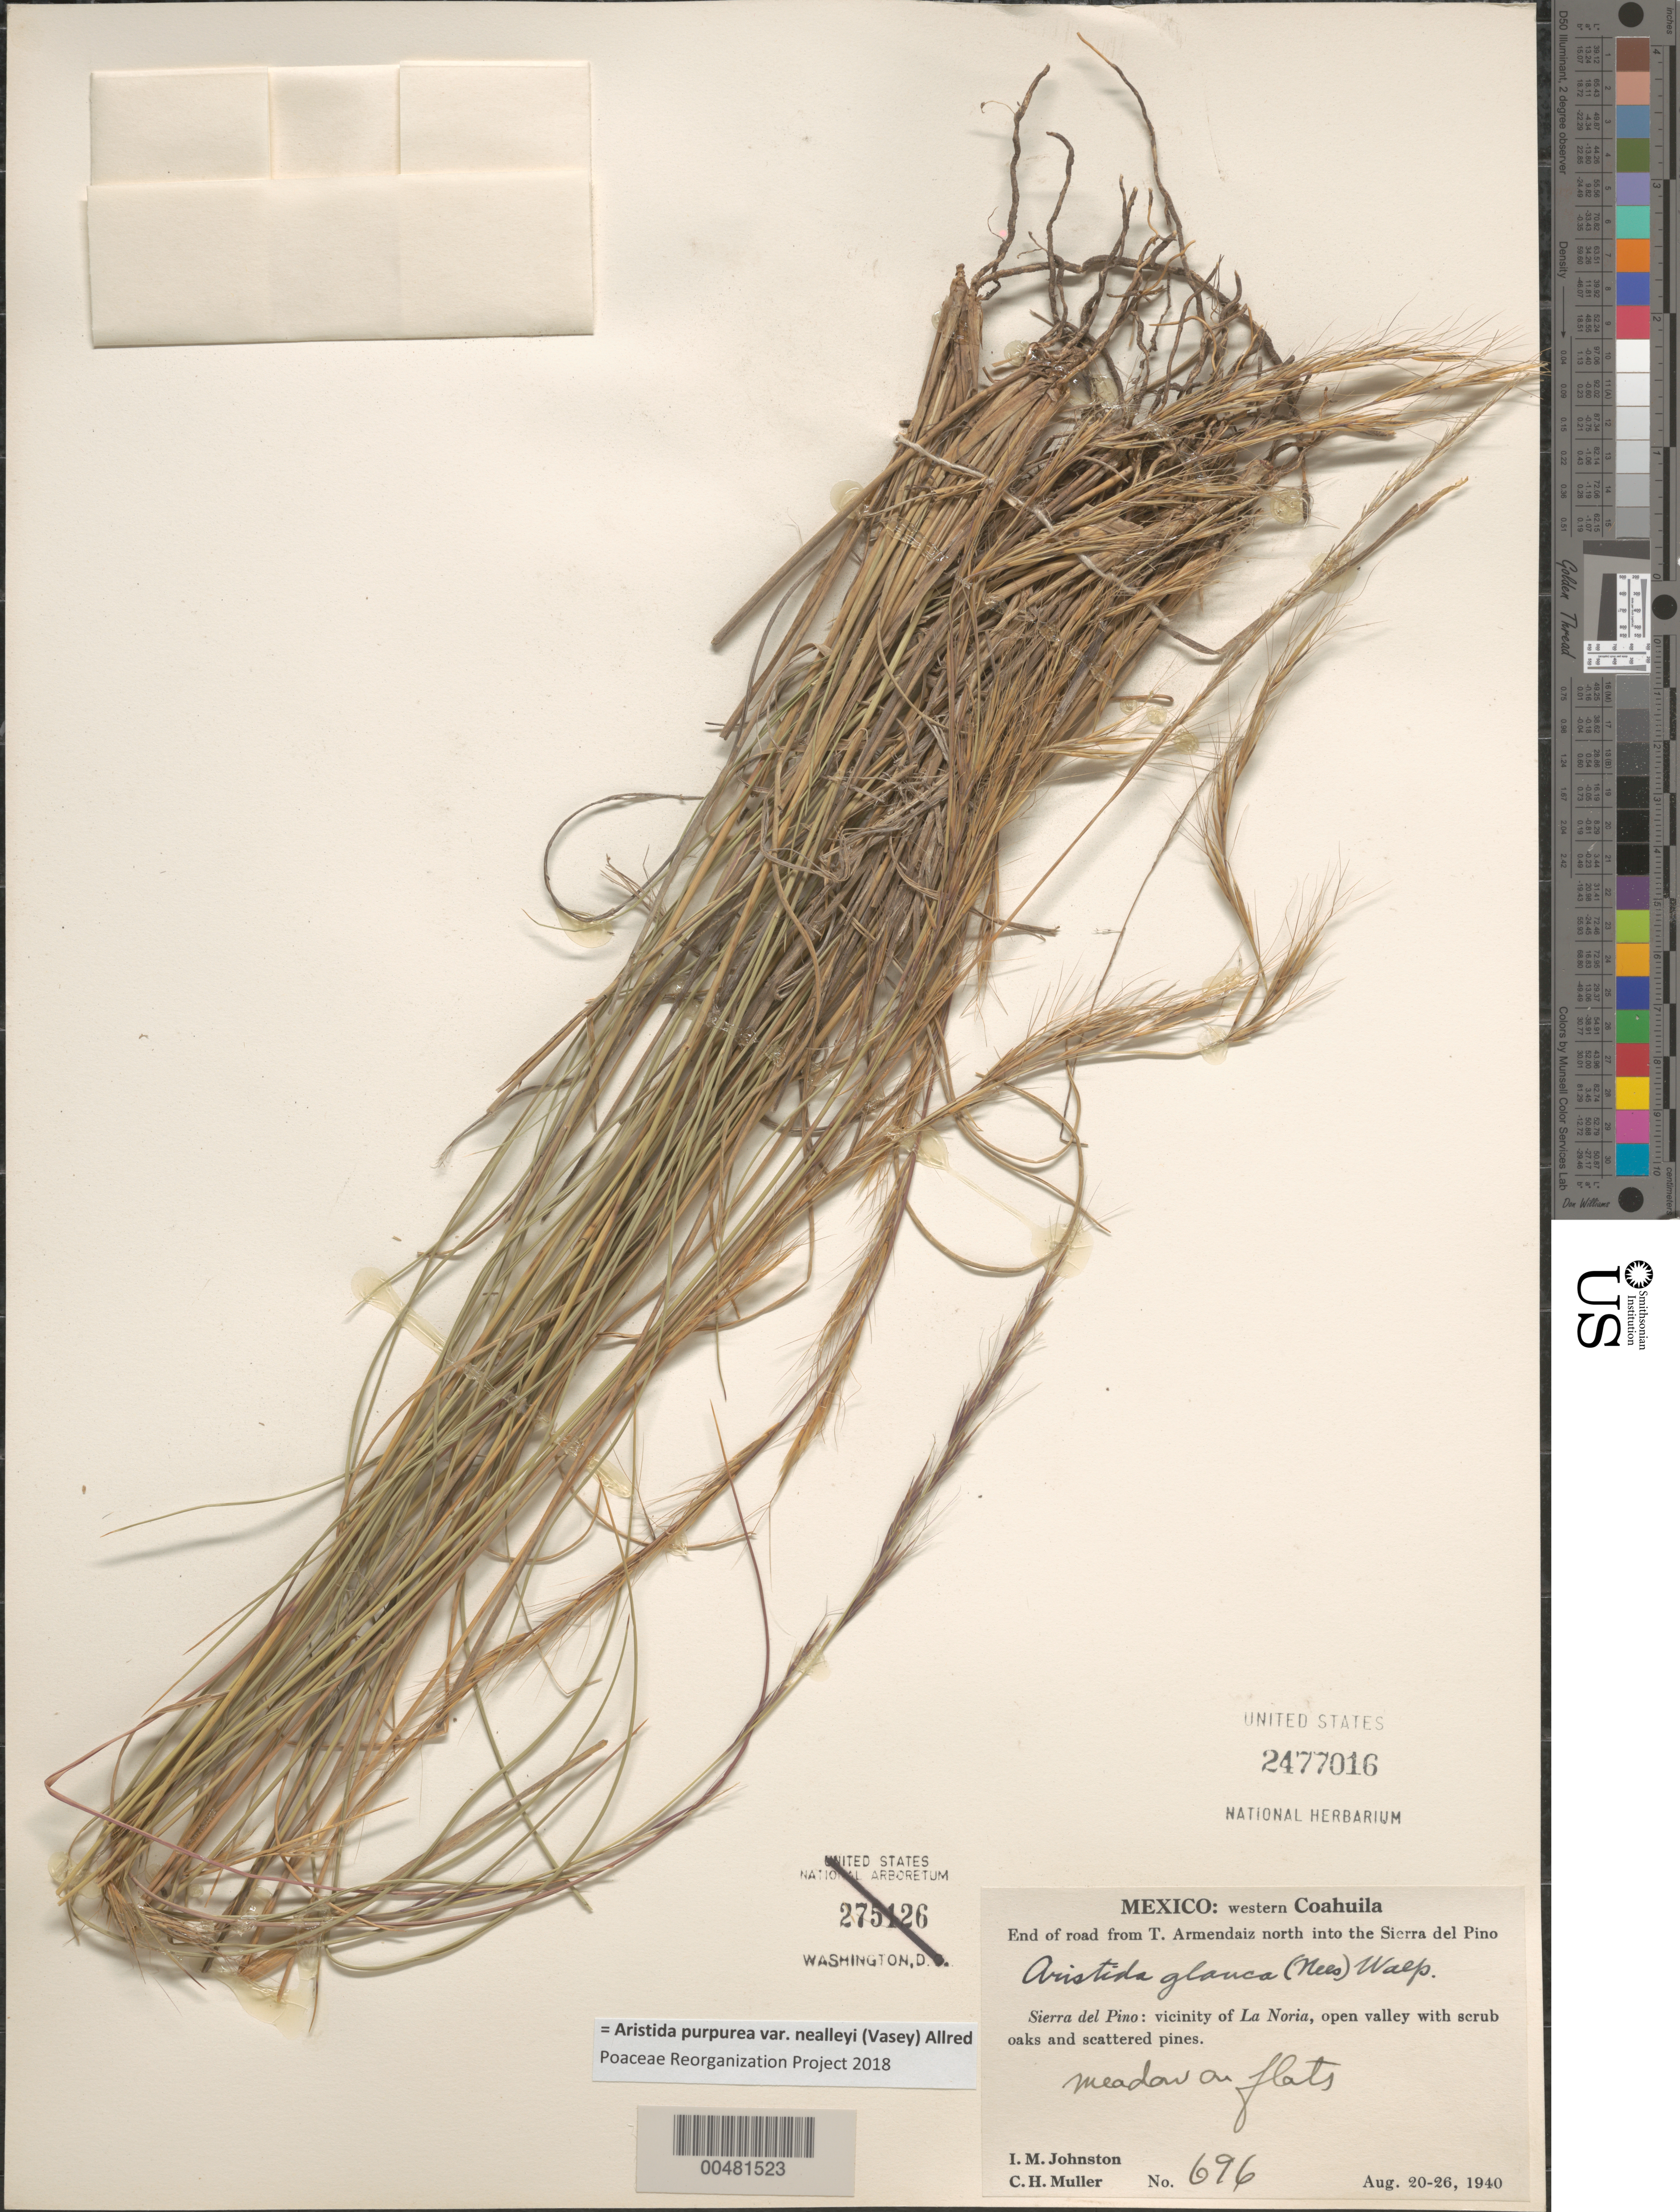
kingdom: Plantae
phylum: Tracheophyta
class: Liliopsida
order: Poales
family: Poaceae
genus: Aristida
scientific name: Aristida purpurea var. nealleyi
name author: (Vasey) Allred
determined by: Poaceae Reorganization Project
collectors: I.M. Johnston & C. H. Müller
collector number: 696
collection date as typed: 20 Aug 1940 to 26 Aug 1940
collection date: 1940-08-20/1940-08-26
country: Mexico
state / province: Coahuila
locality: Western Coahuila, Sierra del Pino, vicinity of La Noria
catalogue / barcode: US 2477016